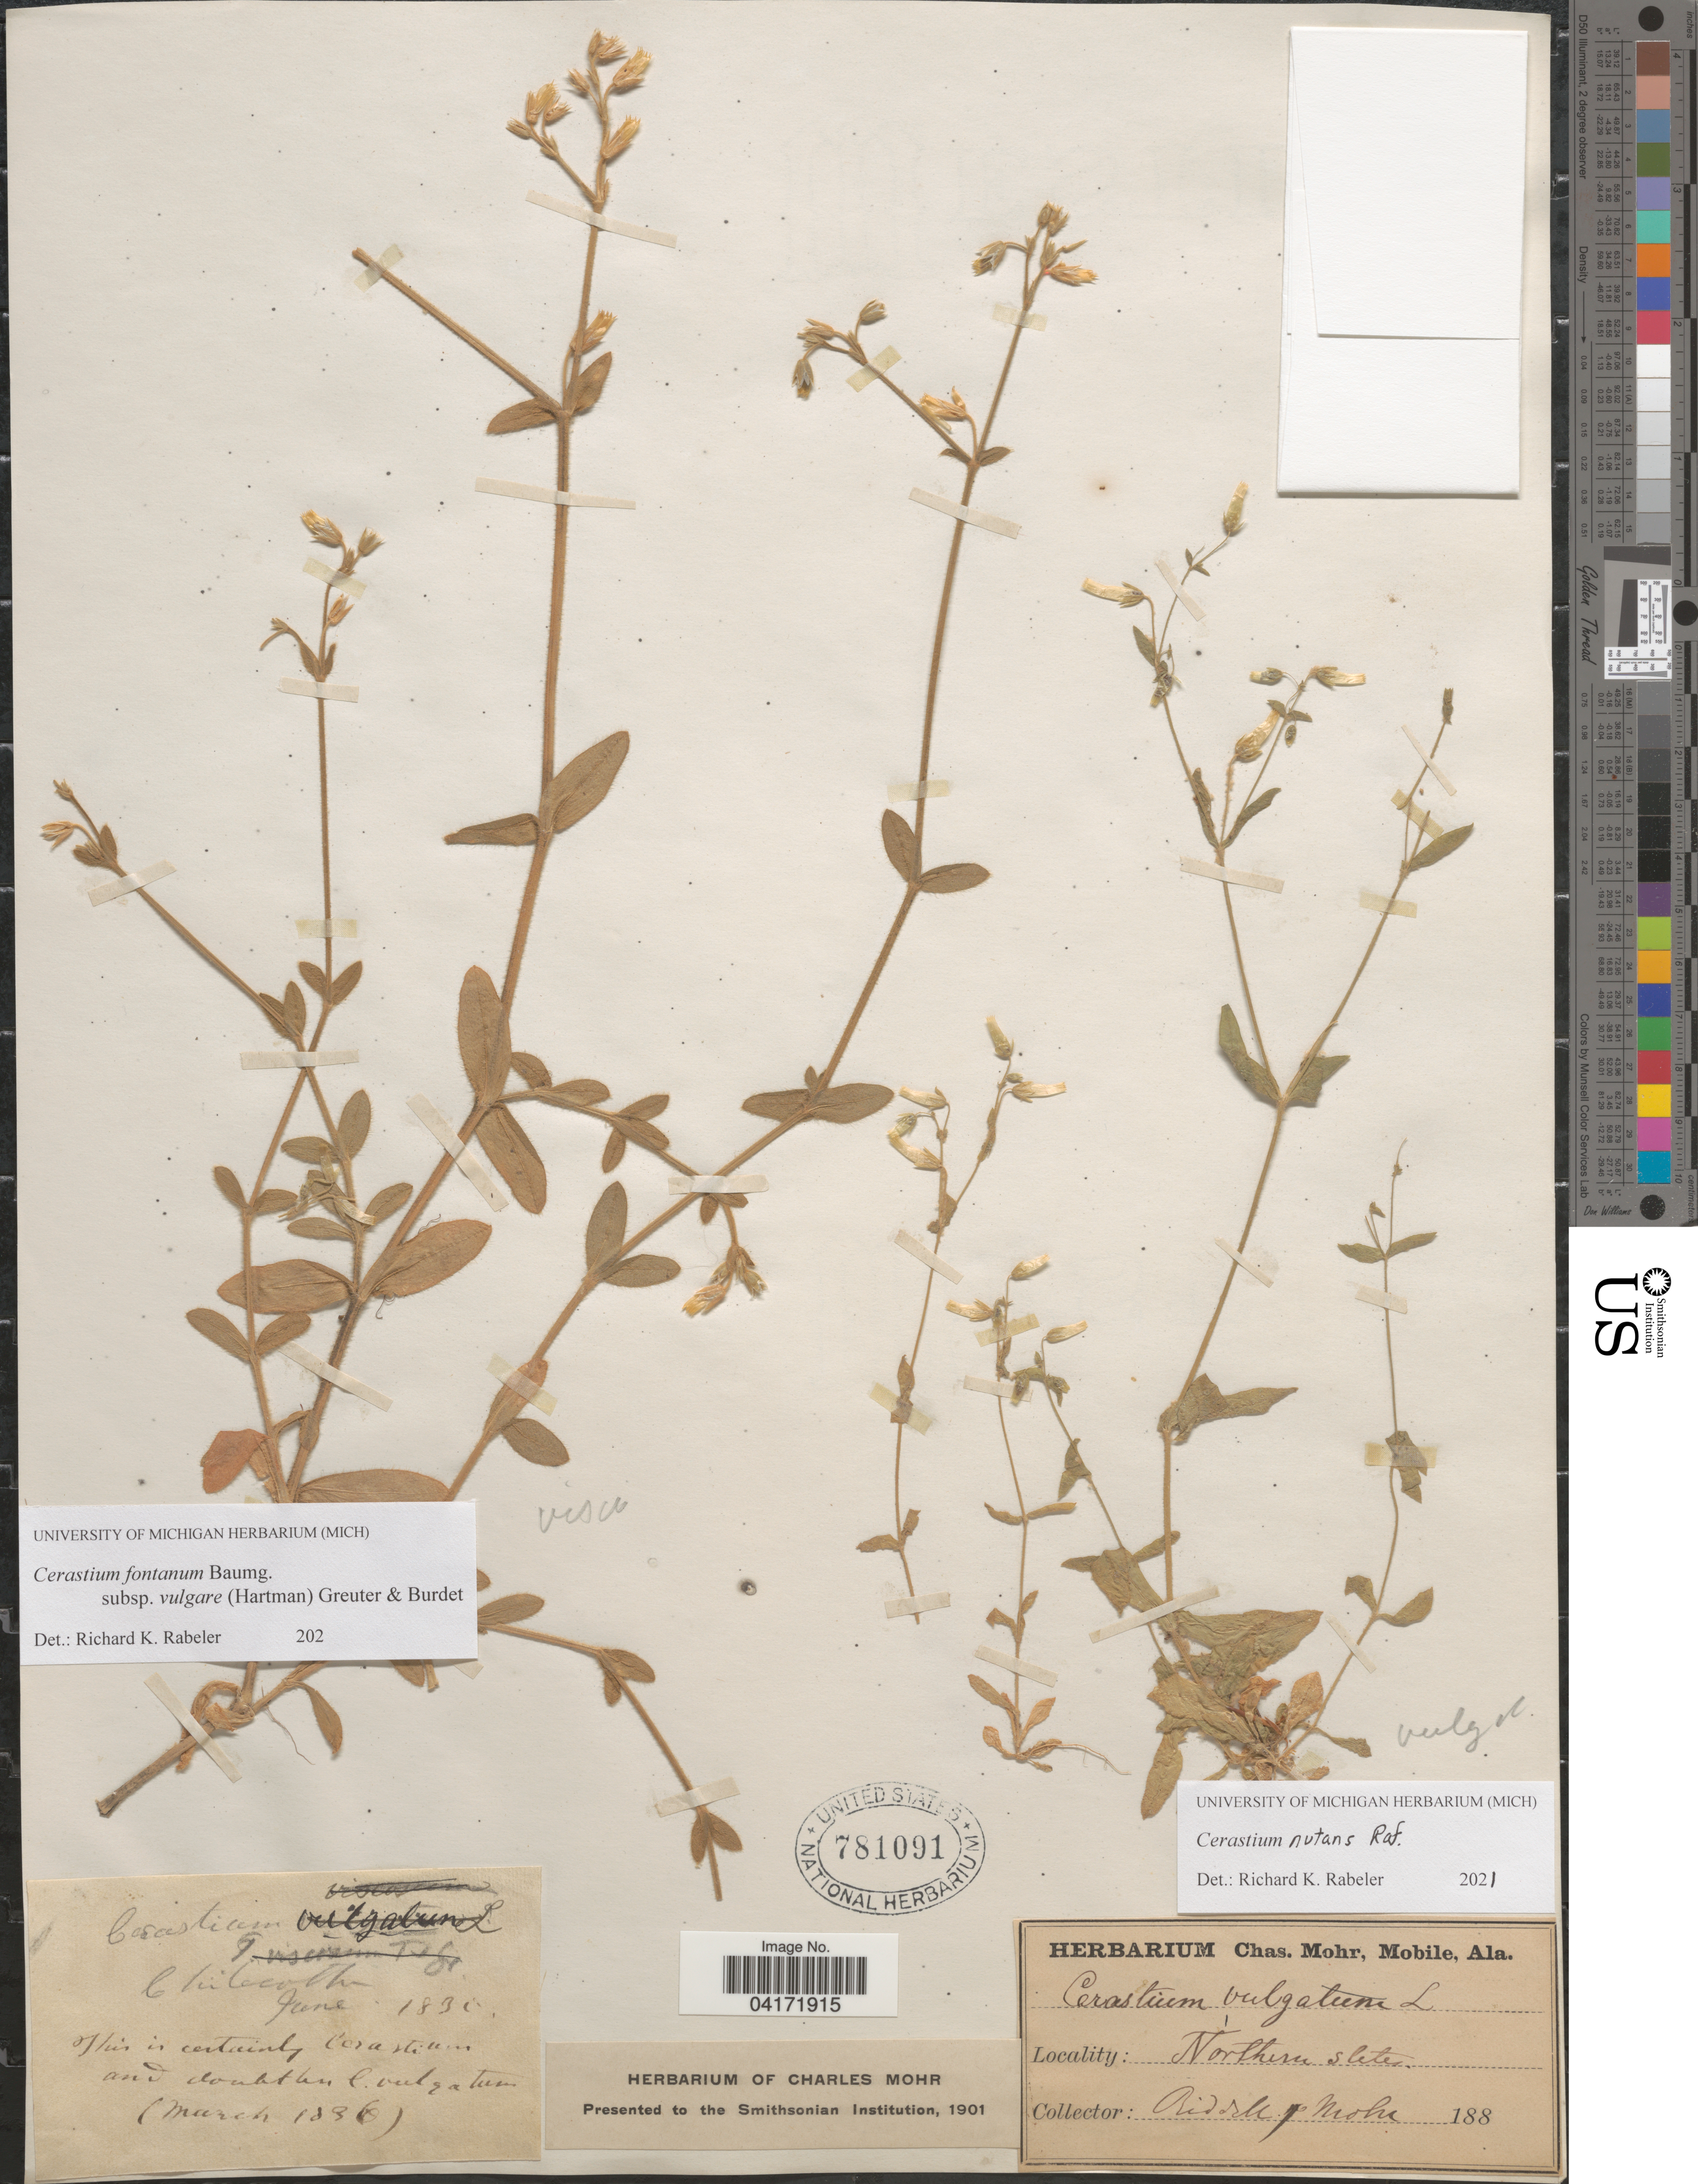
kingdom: Plantae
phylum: Tracheophyta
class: Magnoliopsida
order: Caryophyllales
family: Caryophyllaceae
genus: Cerastium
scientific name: Cerastium nutans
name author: Raf.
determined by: Rabeler, R. K.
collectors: Riddell & Mohr, --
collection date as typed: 188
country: United States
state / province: Alabama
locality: Northern sletes.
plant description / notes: Mixed collection with Cerastium fontanum subsp. vulgare (Hartman) Greuter & Burdet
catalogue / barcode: US 781091